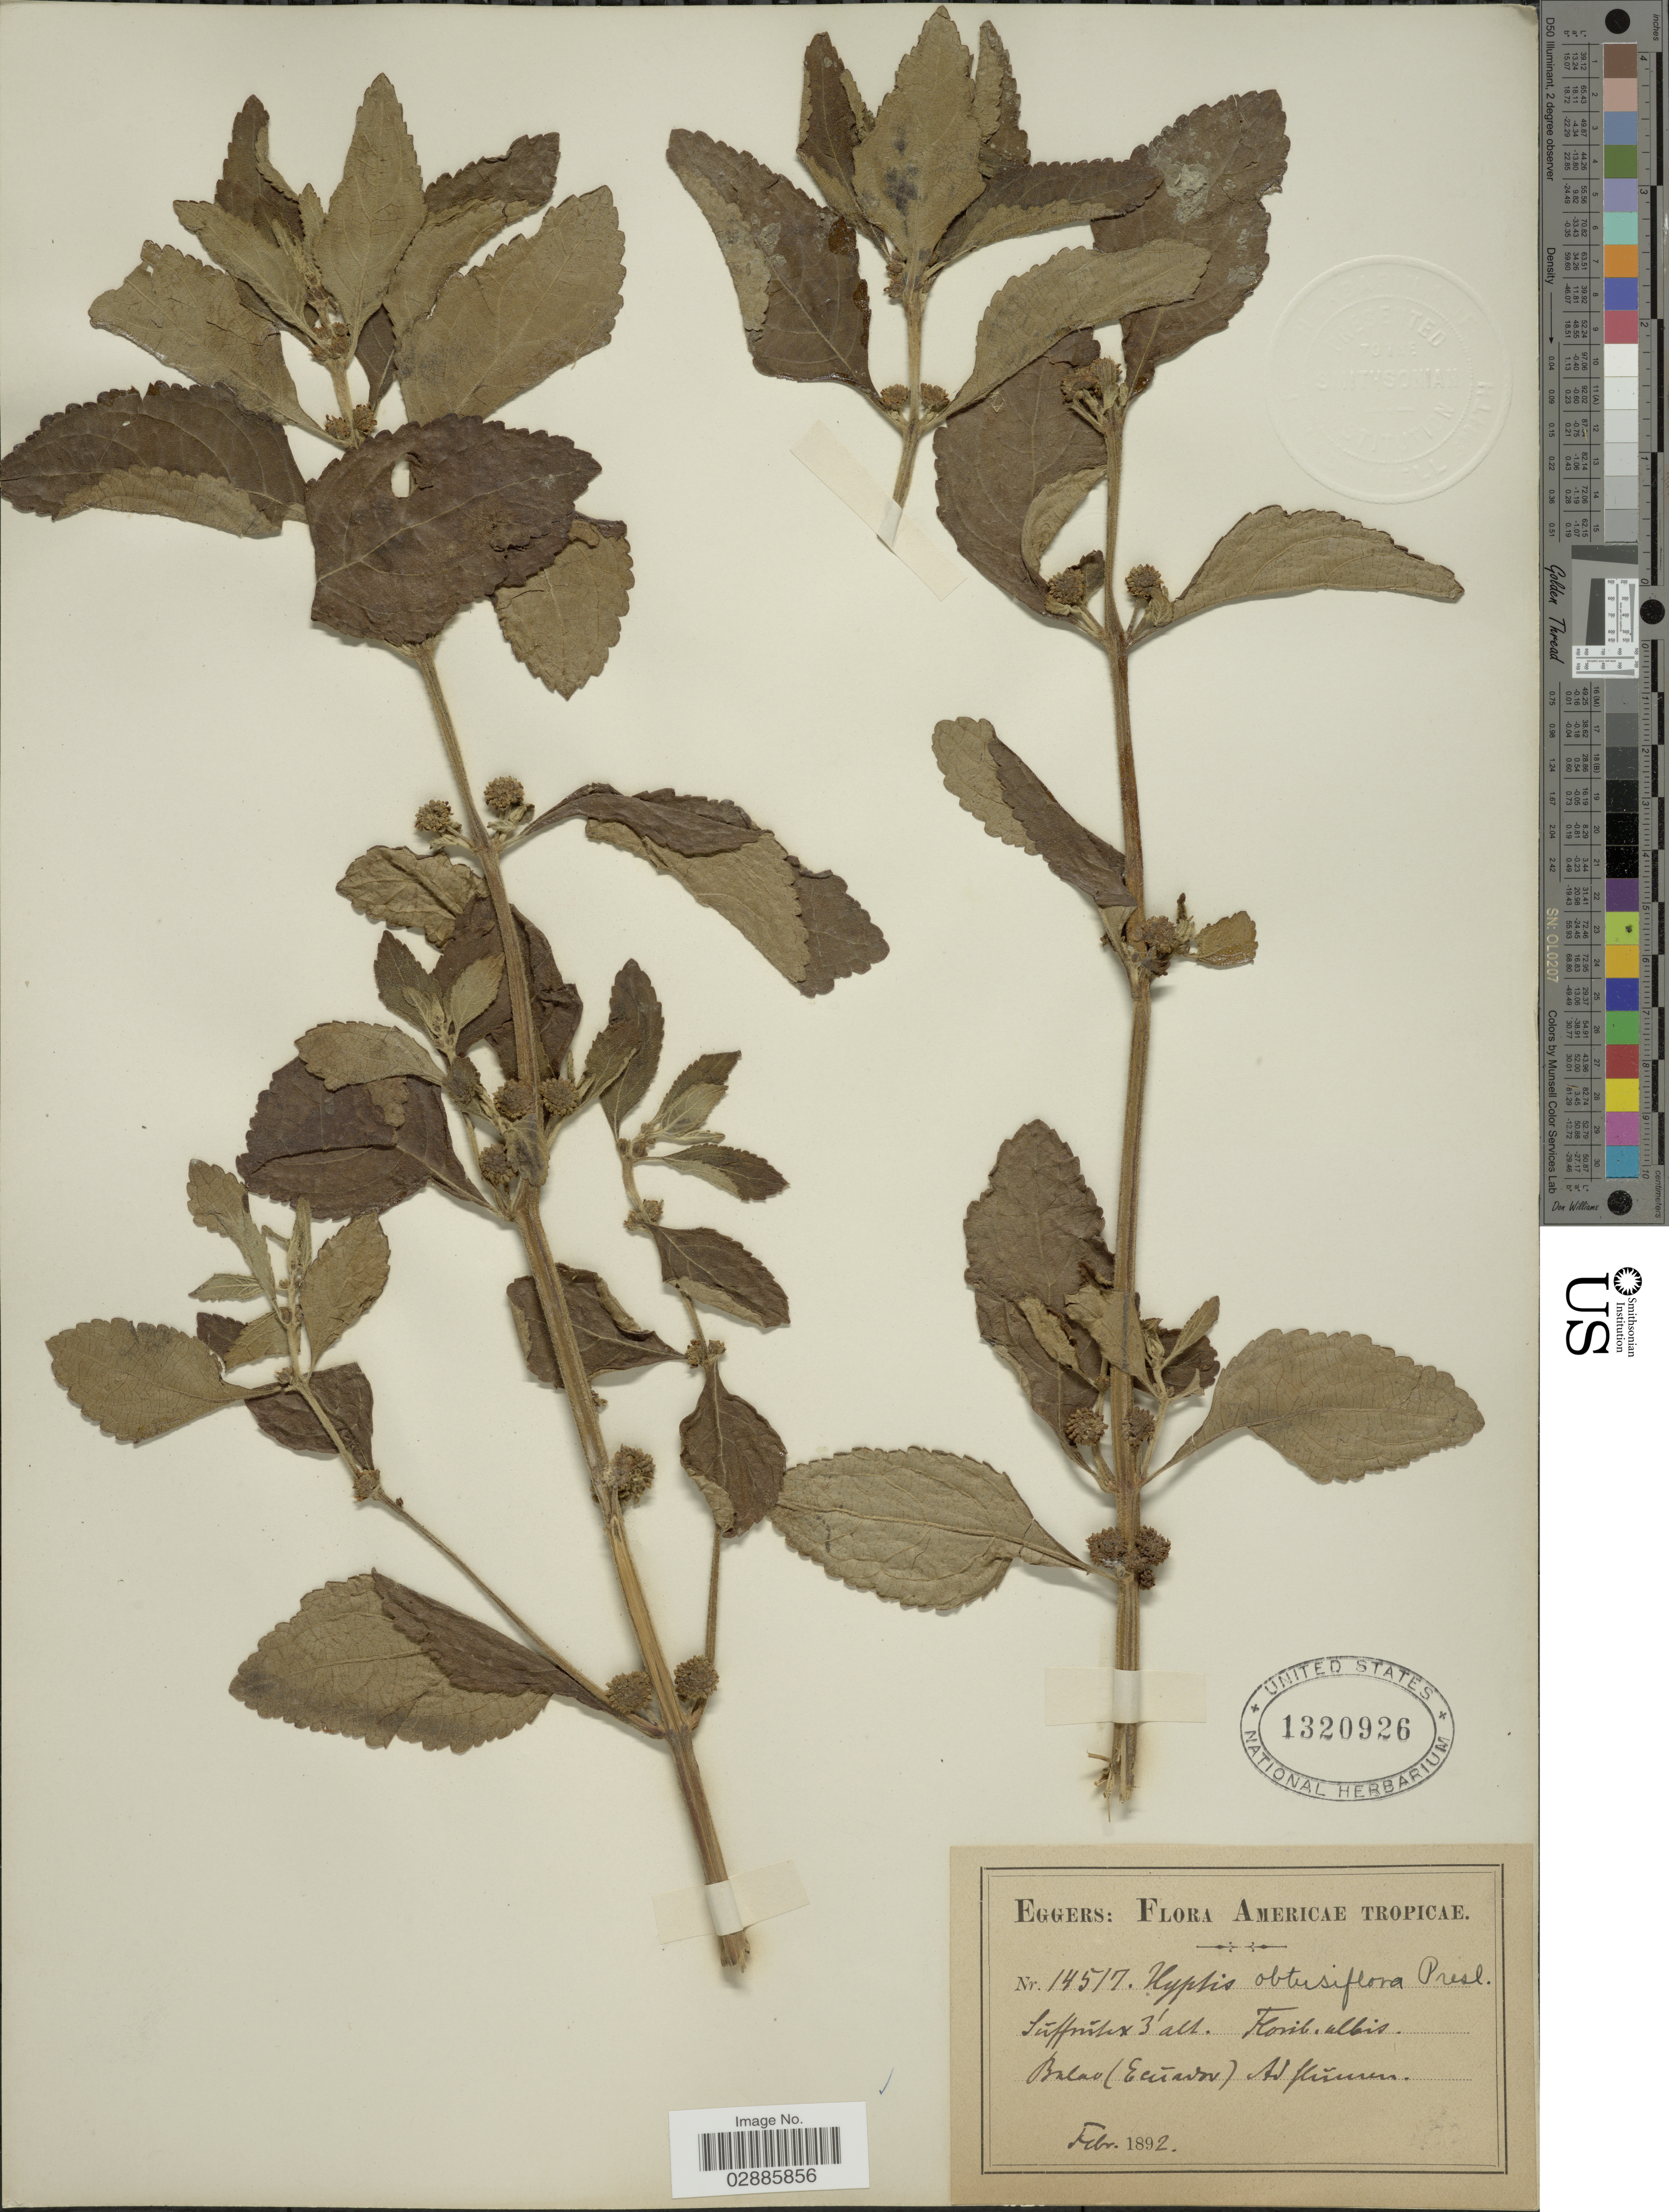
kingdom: Plantae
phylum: Tracheophyta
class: Magnoliopsida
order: Lamiales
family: Lamiaceae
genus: Hyptis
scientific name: Hyptis obtusiflora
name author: C. Presl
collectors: -. Eggers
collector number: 14517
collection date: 1892-02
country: Ecuador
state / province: Guayas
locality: Americae Tropicae, Balao.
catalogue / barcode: US 1320926